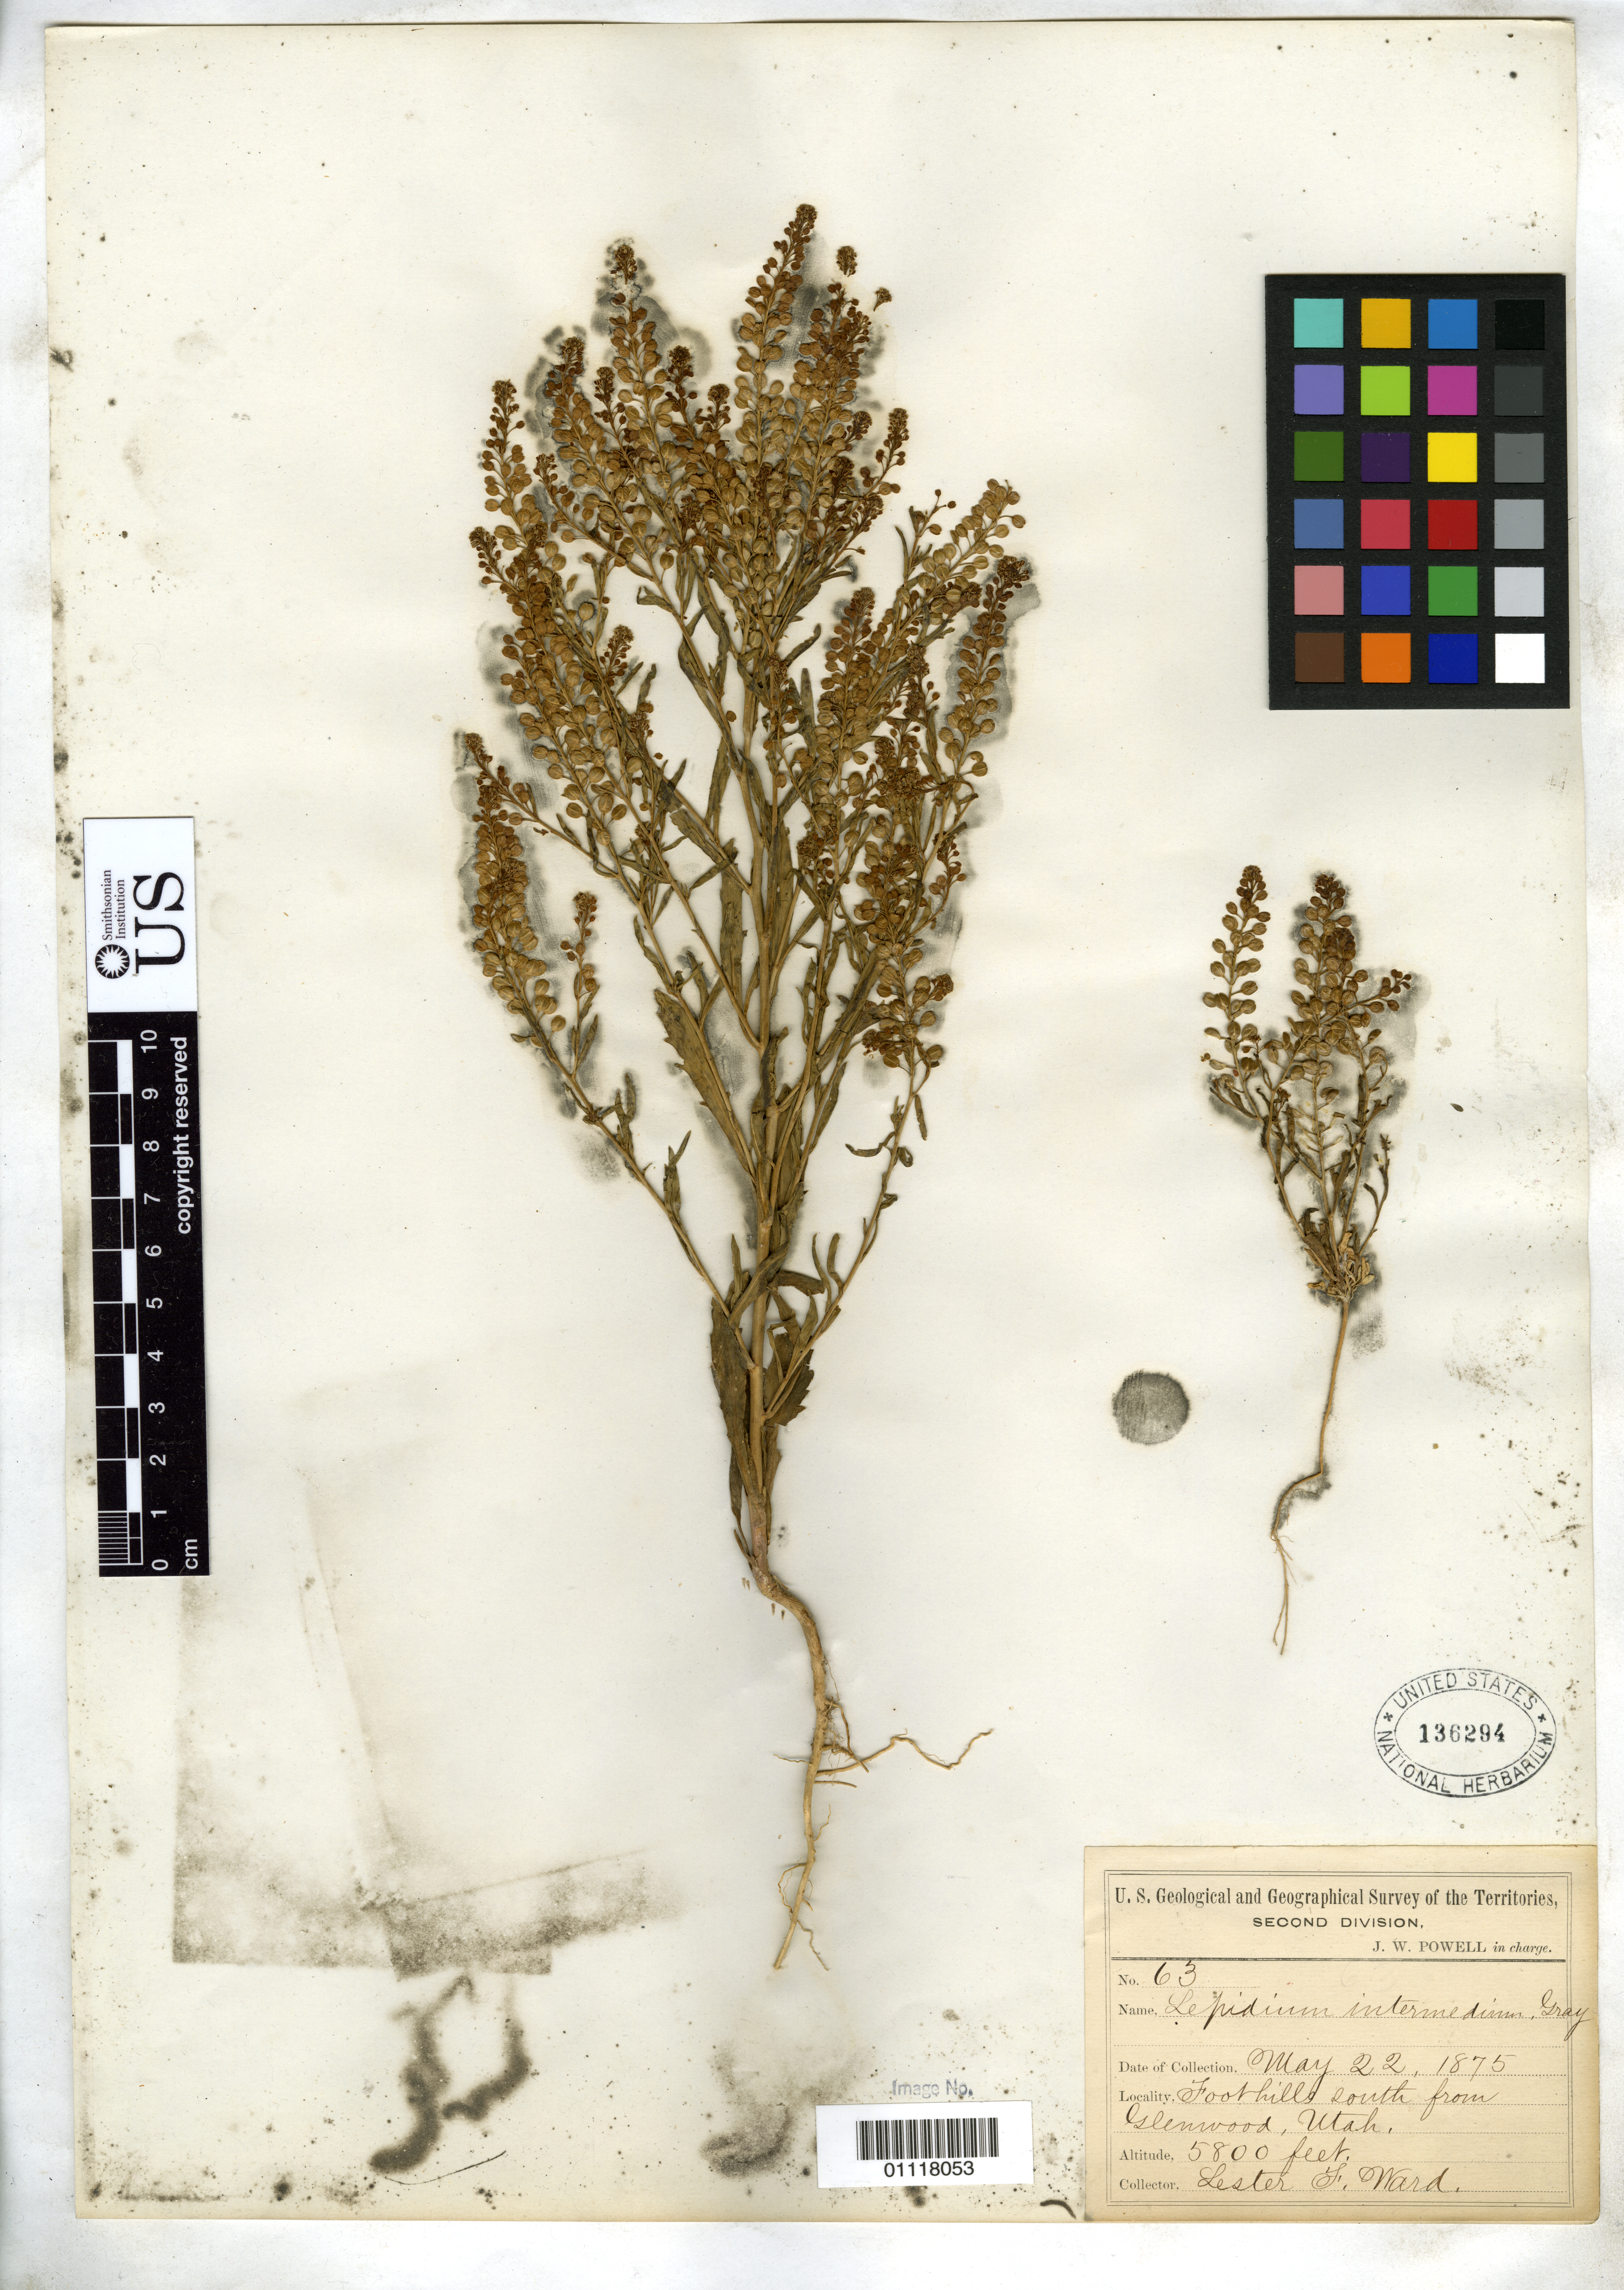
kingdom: Plantae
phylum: Tracheophyta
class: Magnoliopsida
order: Brassicales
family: Brassicaceae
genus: Lepidium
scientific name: Lepidium intermedium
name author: A. Gray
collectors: L. F. Ward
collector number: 63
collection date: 1875-05-22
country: United States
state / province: Utah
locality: Foothills South from Glenwood.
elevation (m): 1768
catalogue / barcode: US 136294